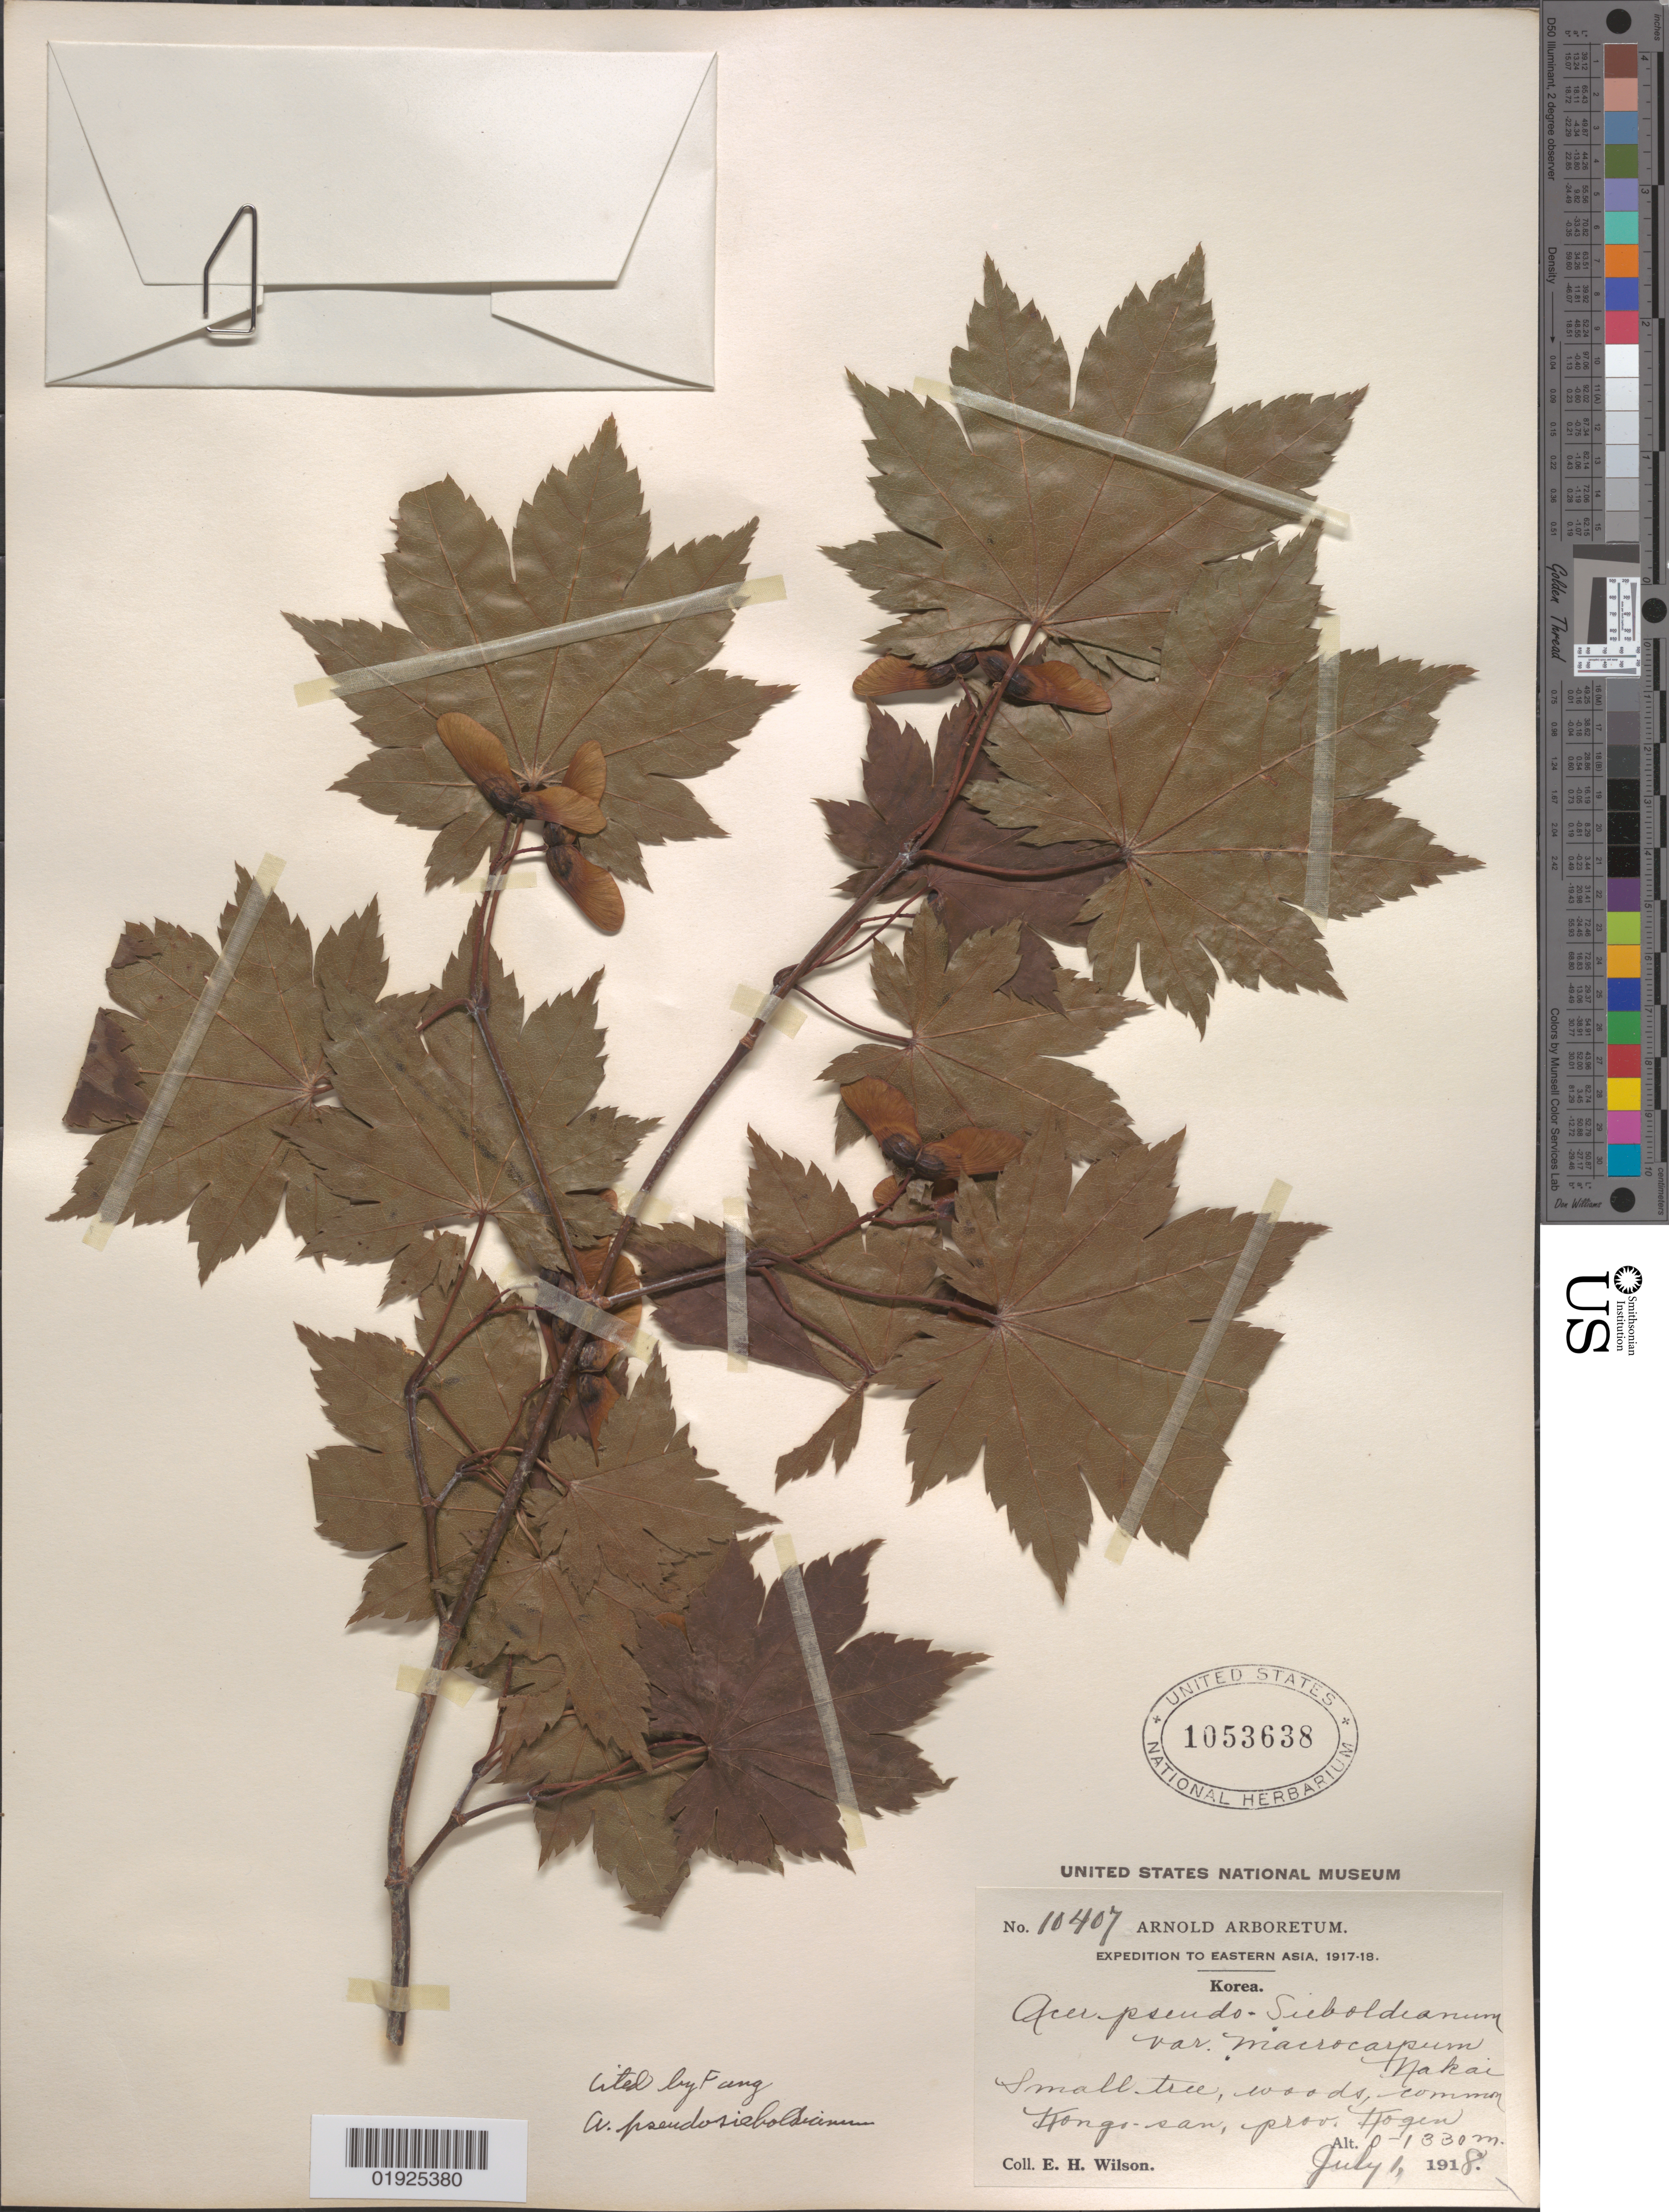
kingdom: Plantae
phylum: Tracheophyta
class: Magnoliopsida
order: Sapindales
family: Sapindaceae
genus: Acer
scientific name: Acer pseudosieboldianum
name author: (Pax) Kom.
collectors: E. H. Wilson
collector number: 10407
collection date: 1918-07-01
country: North Korea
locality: Prov. Kogen, Kongo-san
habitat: Woods, common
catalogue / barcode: US 1053638